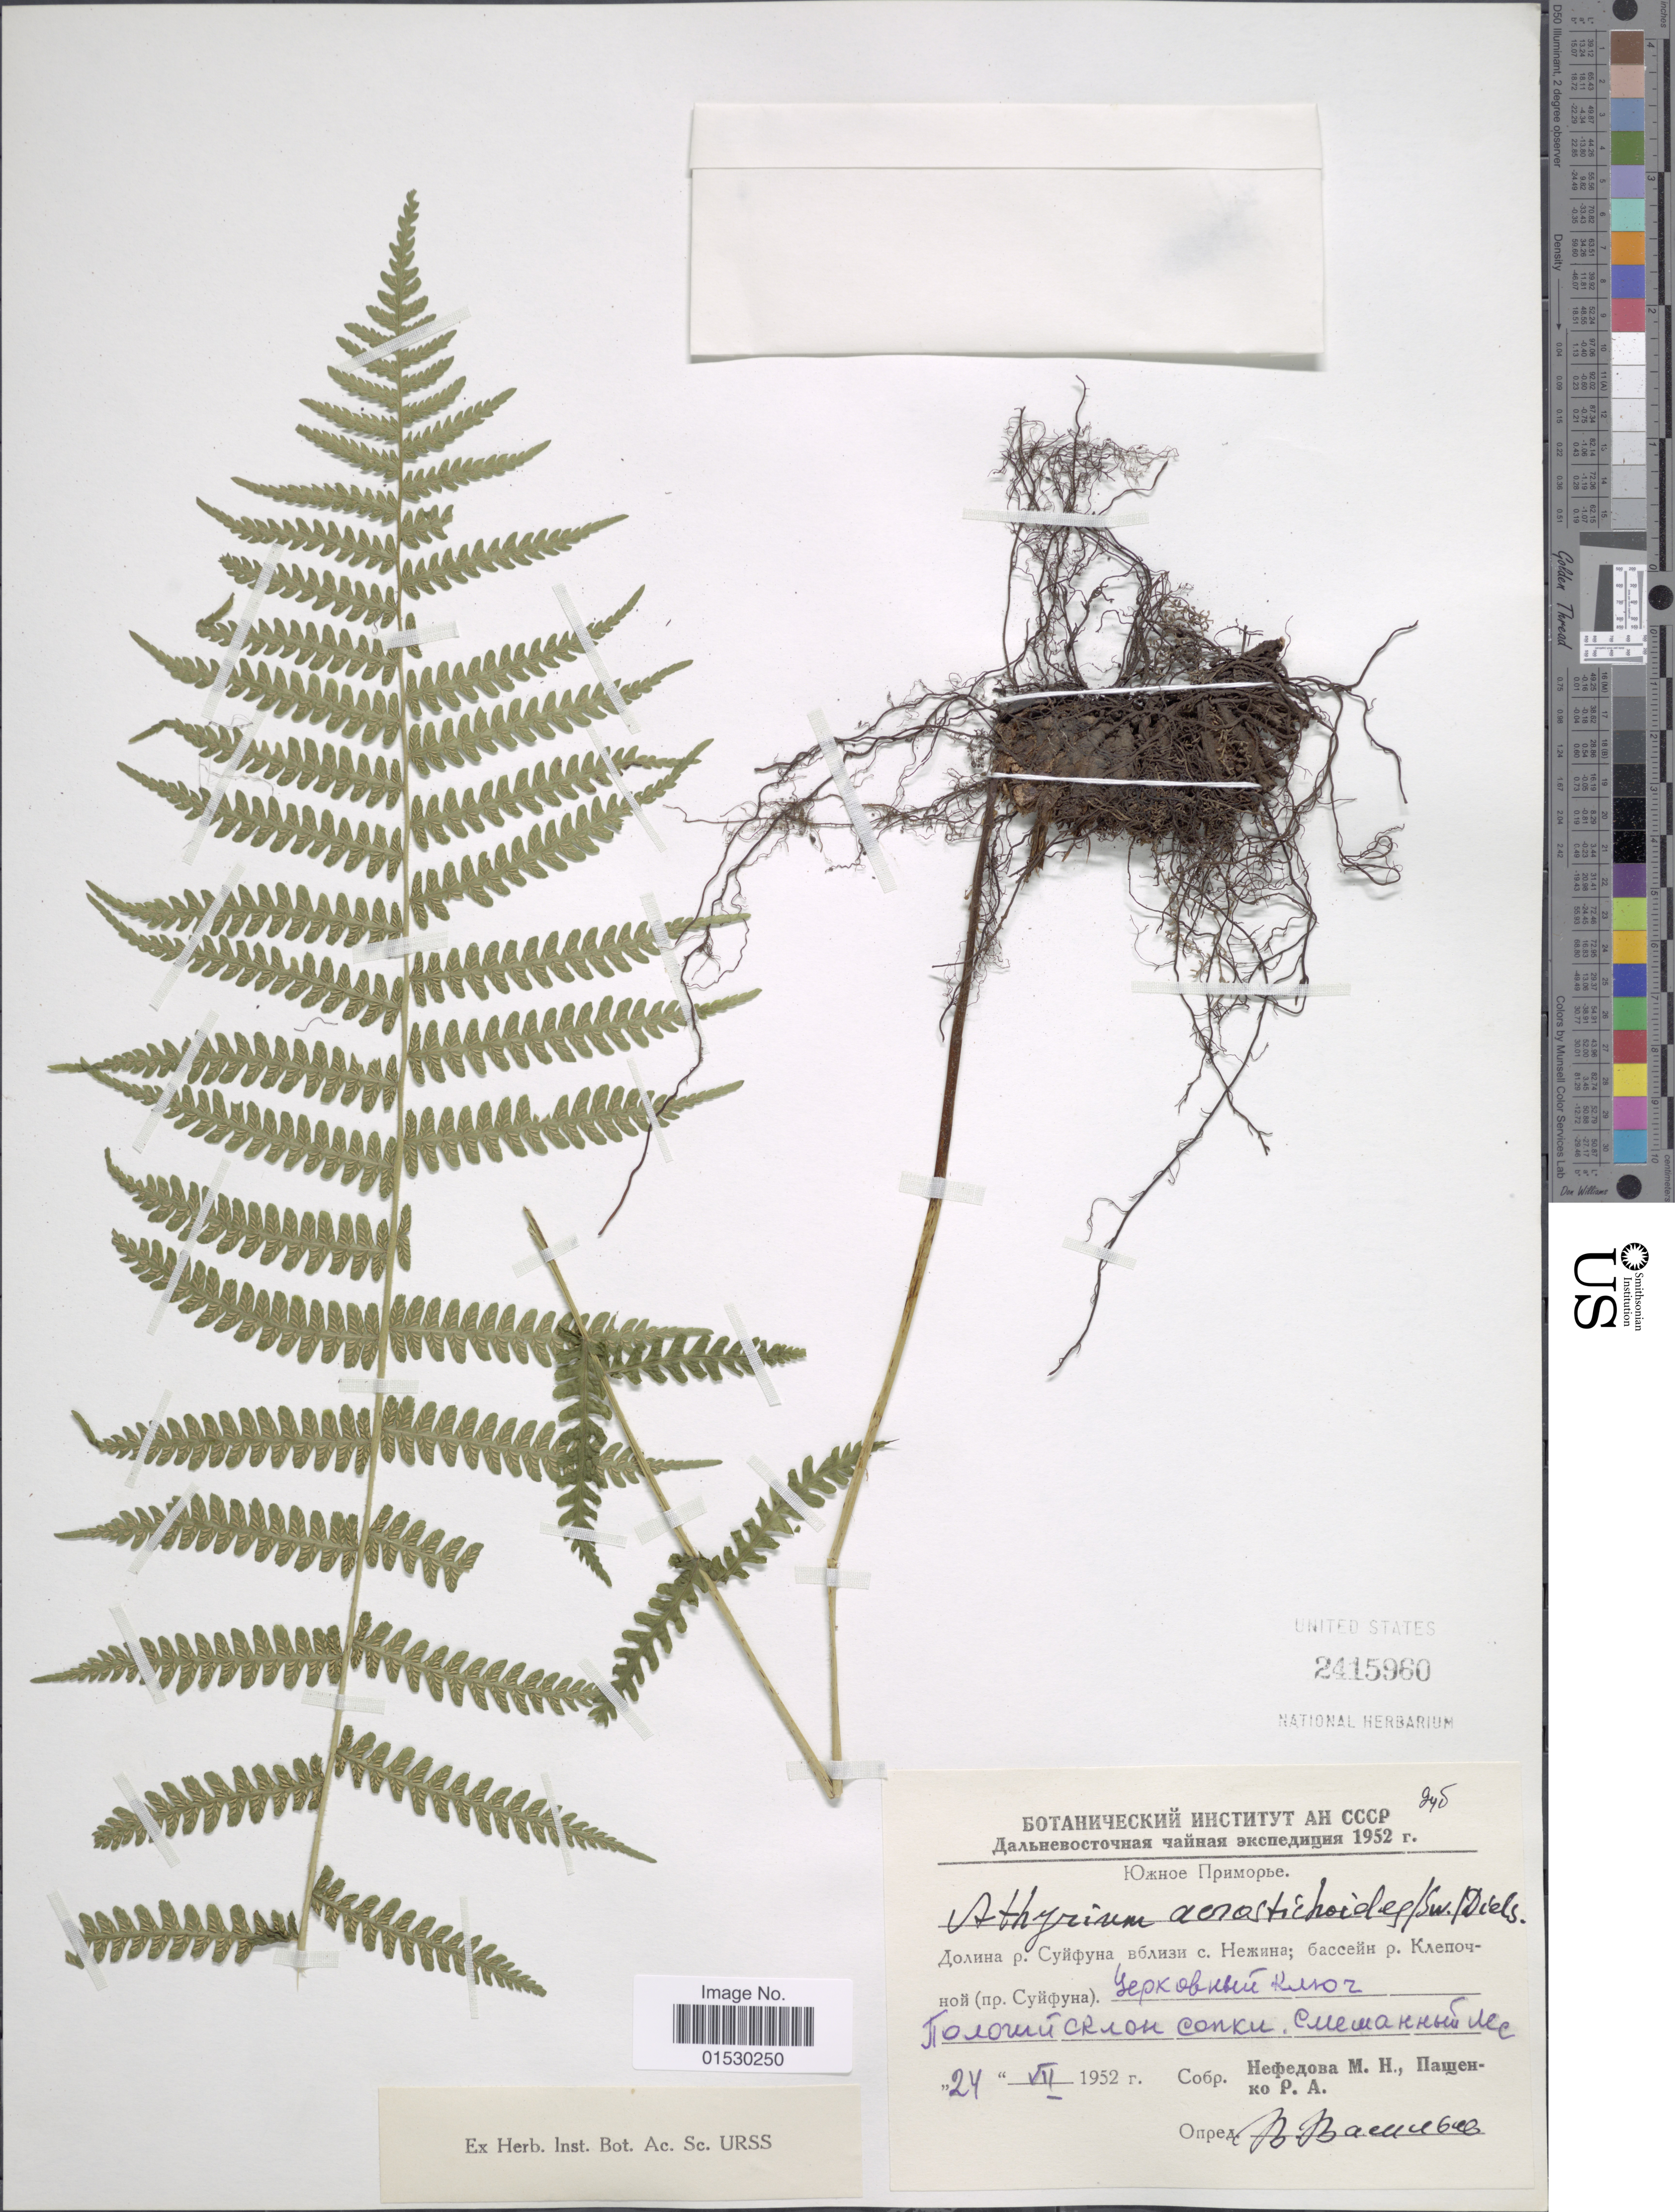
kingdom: Plantae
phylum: Tracheophyta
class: Polypodiopsida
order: Polypodiales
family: Athyriaceae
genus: Athyrium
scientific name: Athyrium acrostichoides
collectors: M. Nefedova & P. Pashenko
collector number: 948*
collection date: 1952-07-24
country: Russian Federation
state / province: Primorsky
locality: Valley of river Suifun, near village Nezhino, basin of river Klepochnaya.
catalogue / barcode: US 2415960